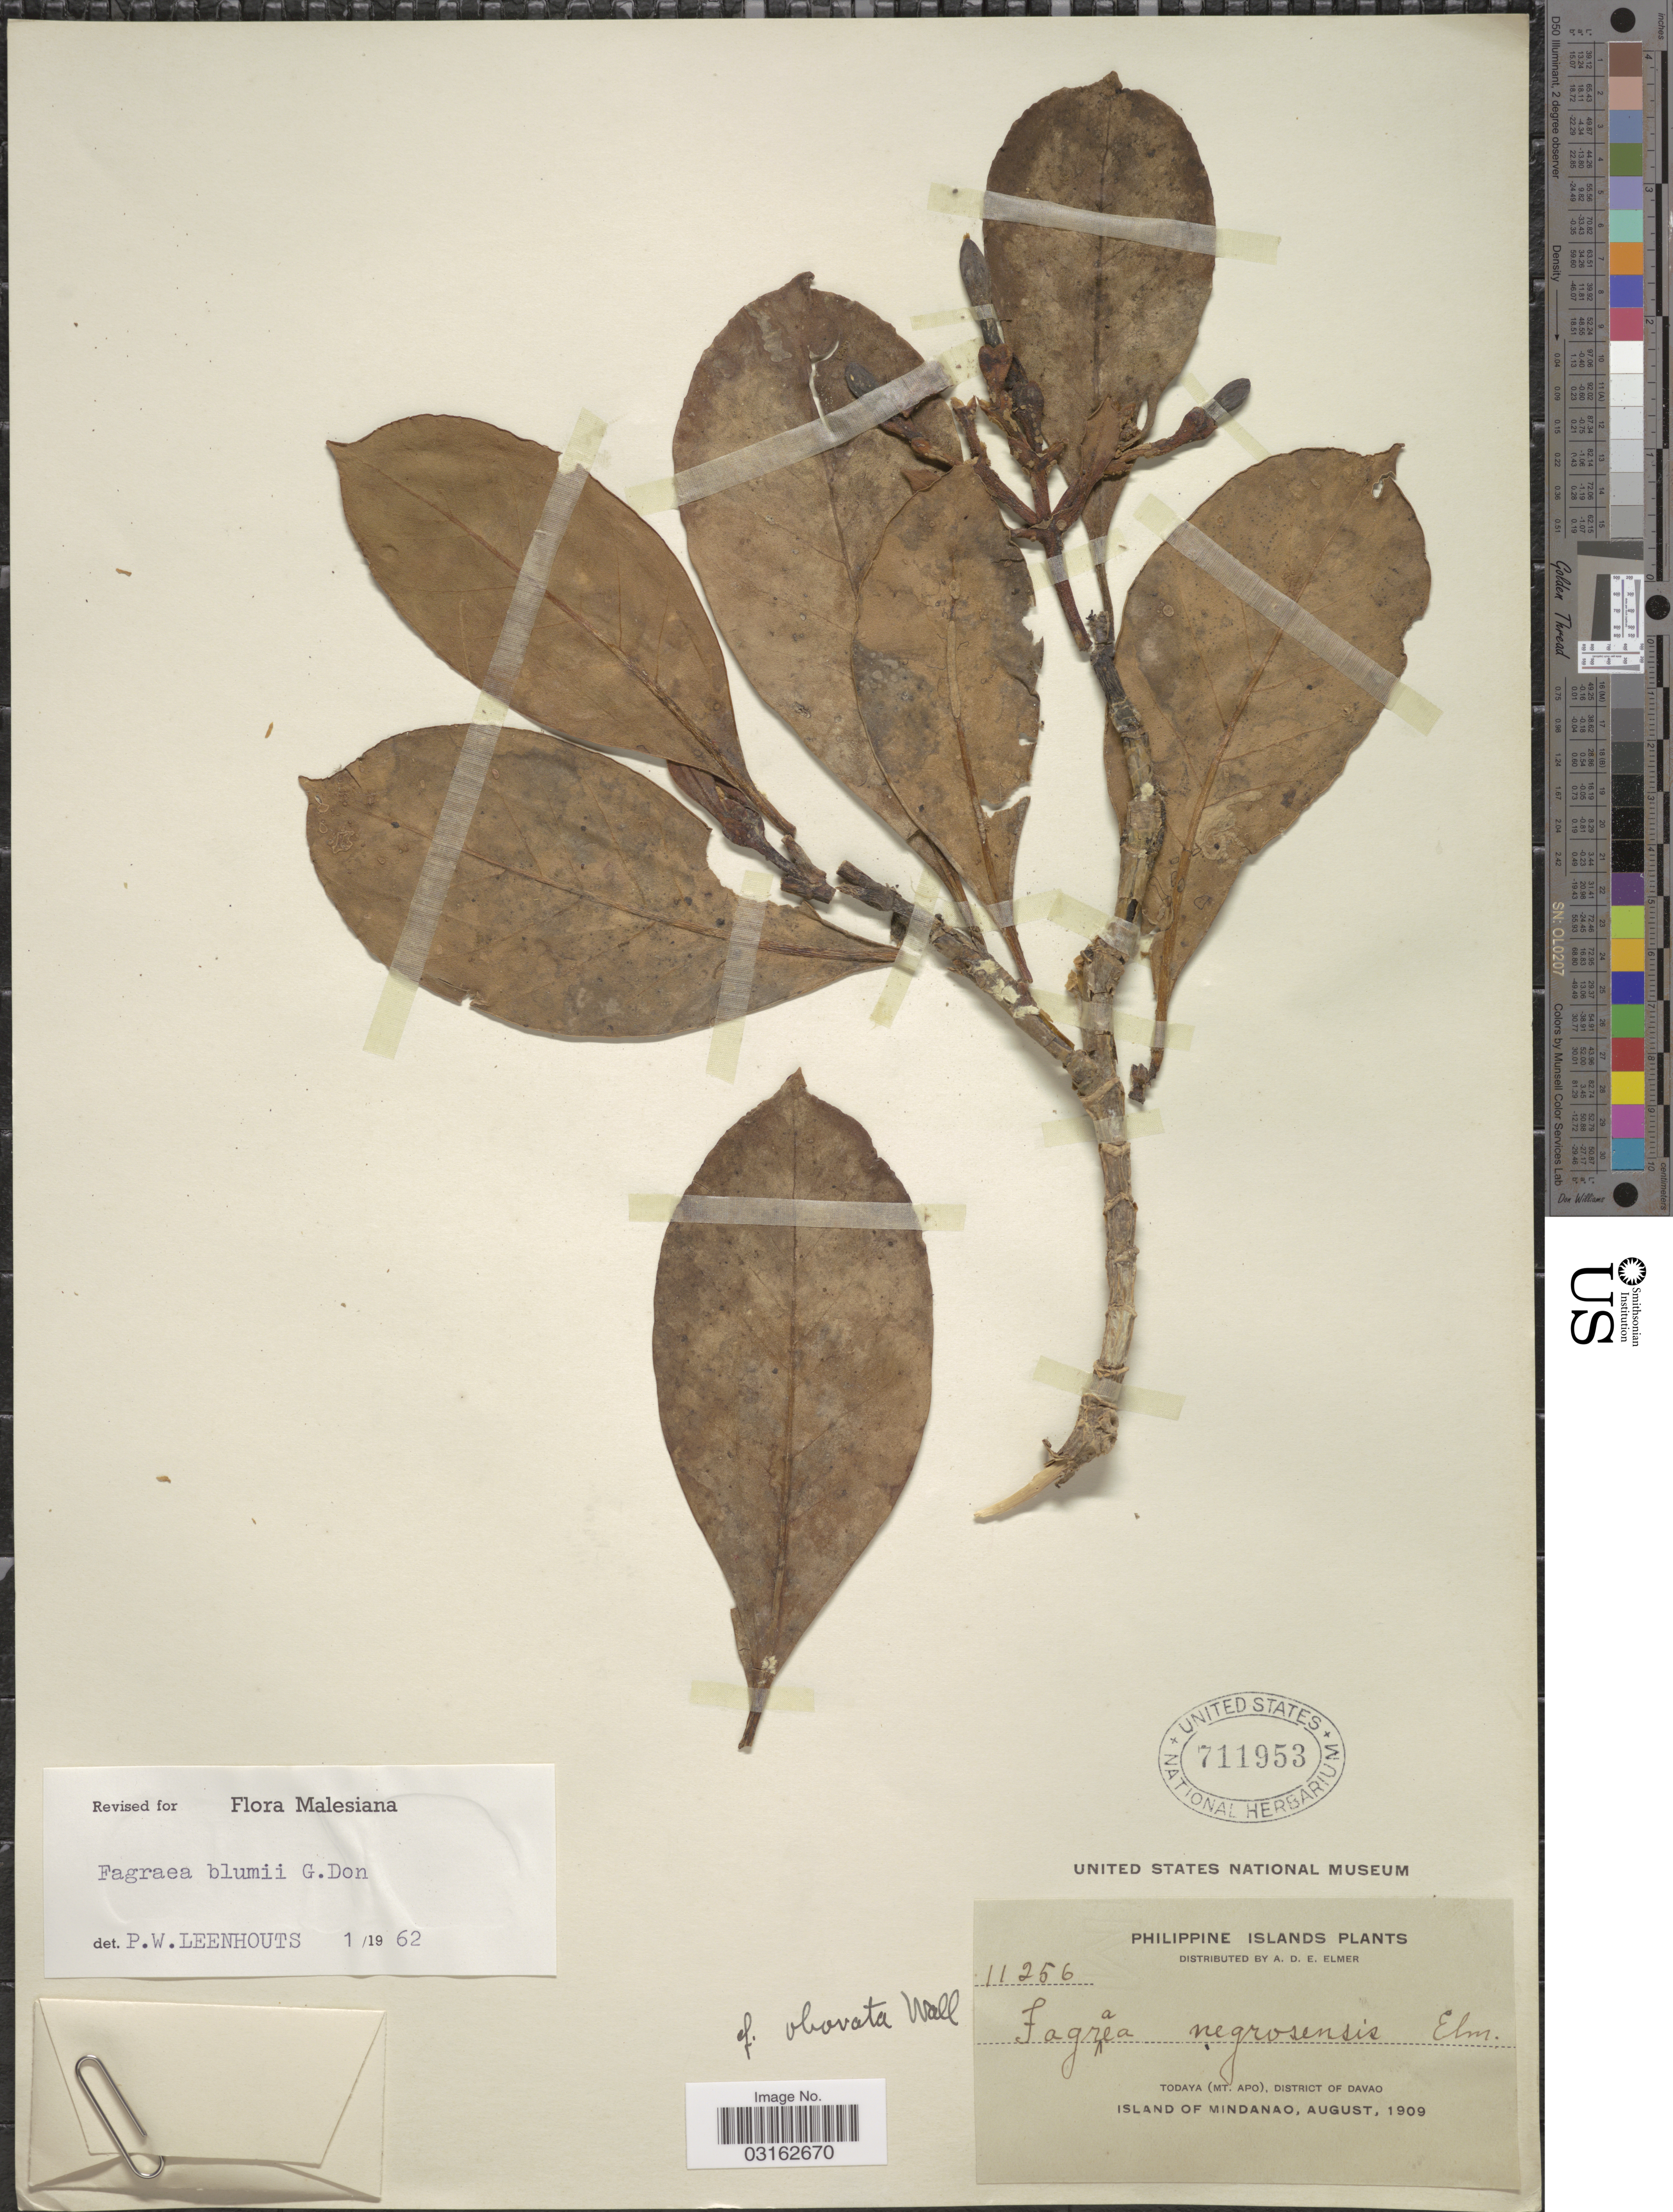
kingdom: Plantae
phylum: Tracheophyta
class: Magnoliopsida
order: Gentianales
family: Gentianaceae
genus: Fagraea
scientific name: Fagraea blumei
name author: G. Don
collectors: A. D. E. Elmer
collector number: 11256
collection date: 1909-08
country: Philippines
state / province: Davao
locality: Todaya (Mt. Apo), District of Davao, Island of Mindanao.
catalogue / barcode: US 711953